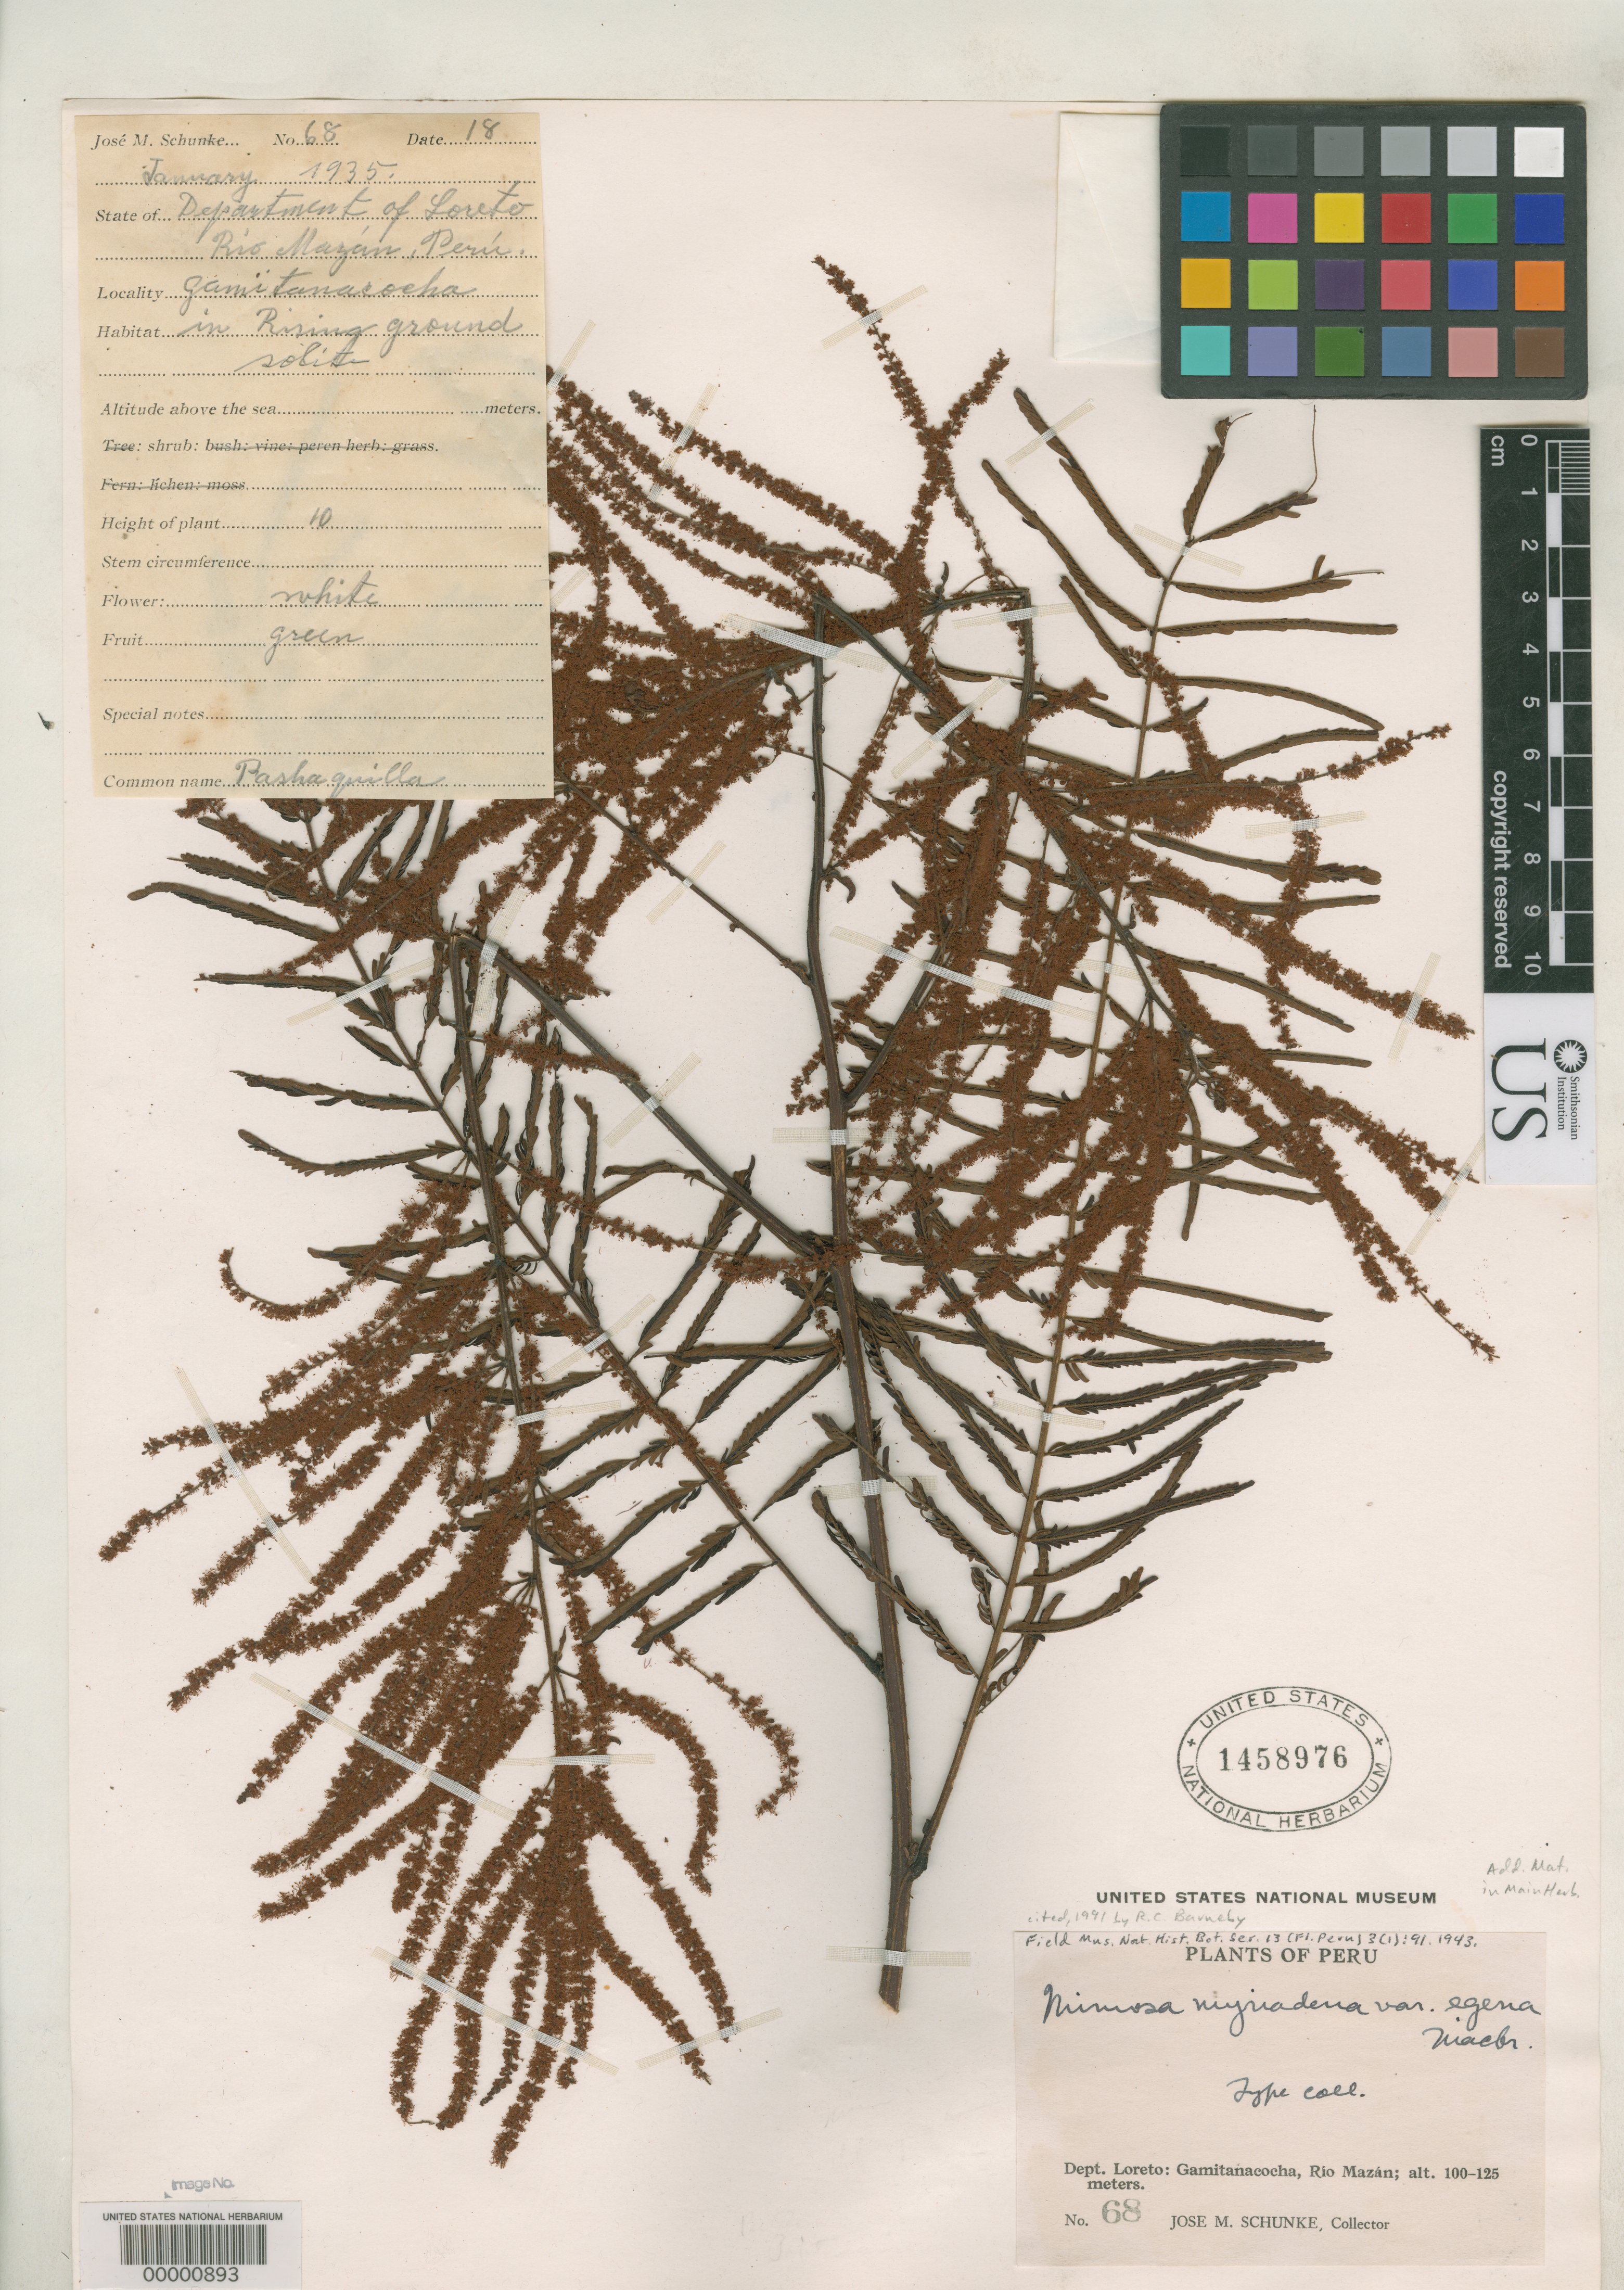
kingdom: Plantae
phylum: Tracheophyta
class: Magnoliopsida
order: Fabales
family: Fabaceae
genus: Mimosa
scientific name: Mimosa myriadenia var. egena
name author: J.F. Macbr.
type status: Isotype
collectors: J. M. Schunke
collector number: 68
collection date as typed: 16 Jan 1935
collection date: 1935-01-16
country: Peru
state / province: Loreto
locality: Gamitanacocha, Rio Mazan.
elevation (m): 100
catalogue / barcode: US 1458976